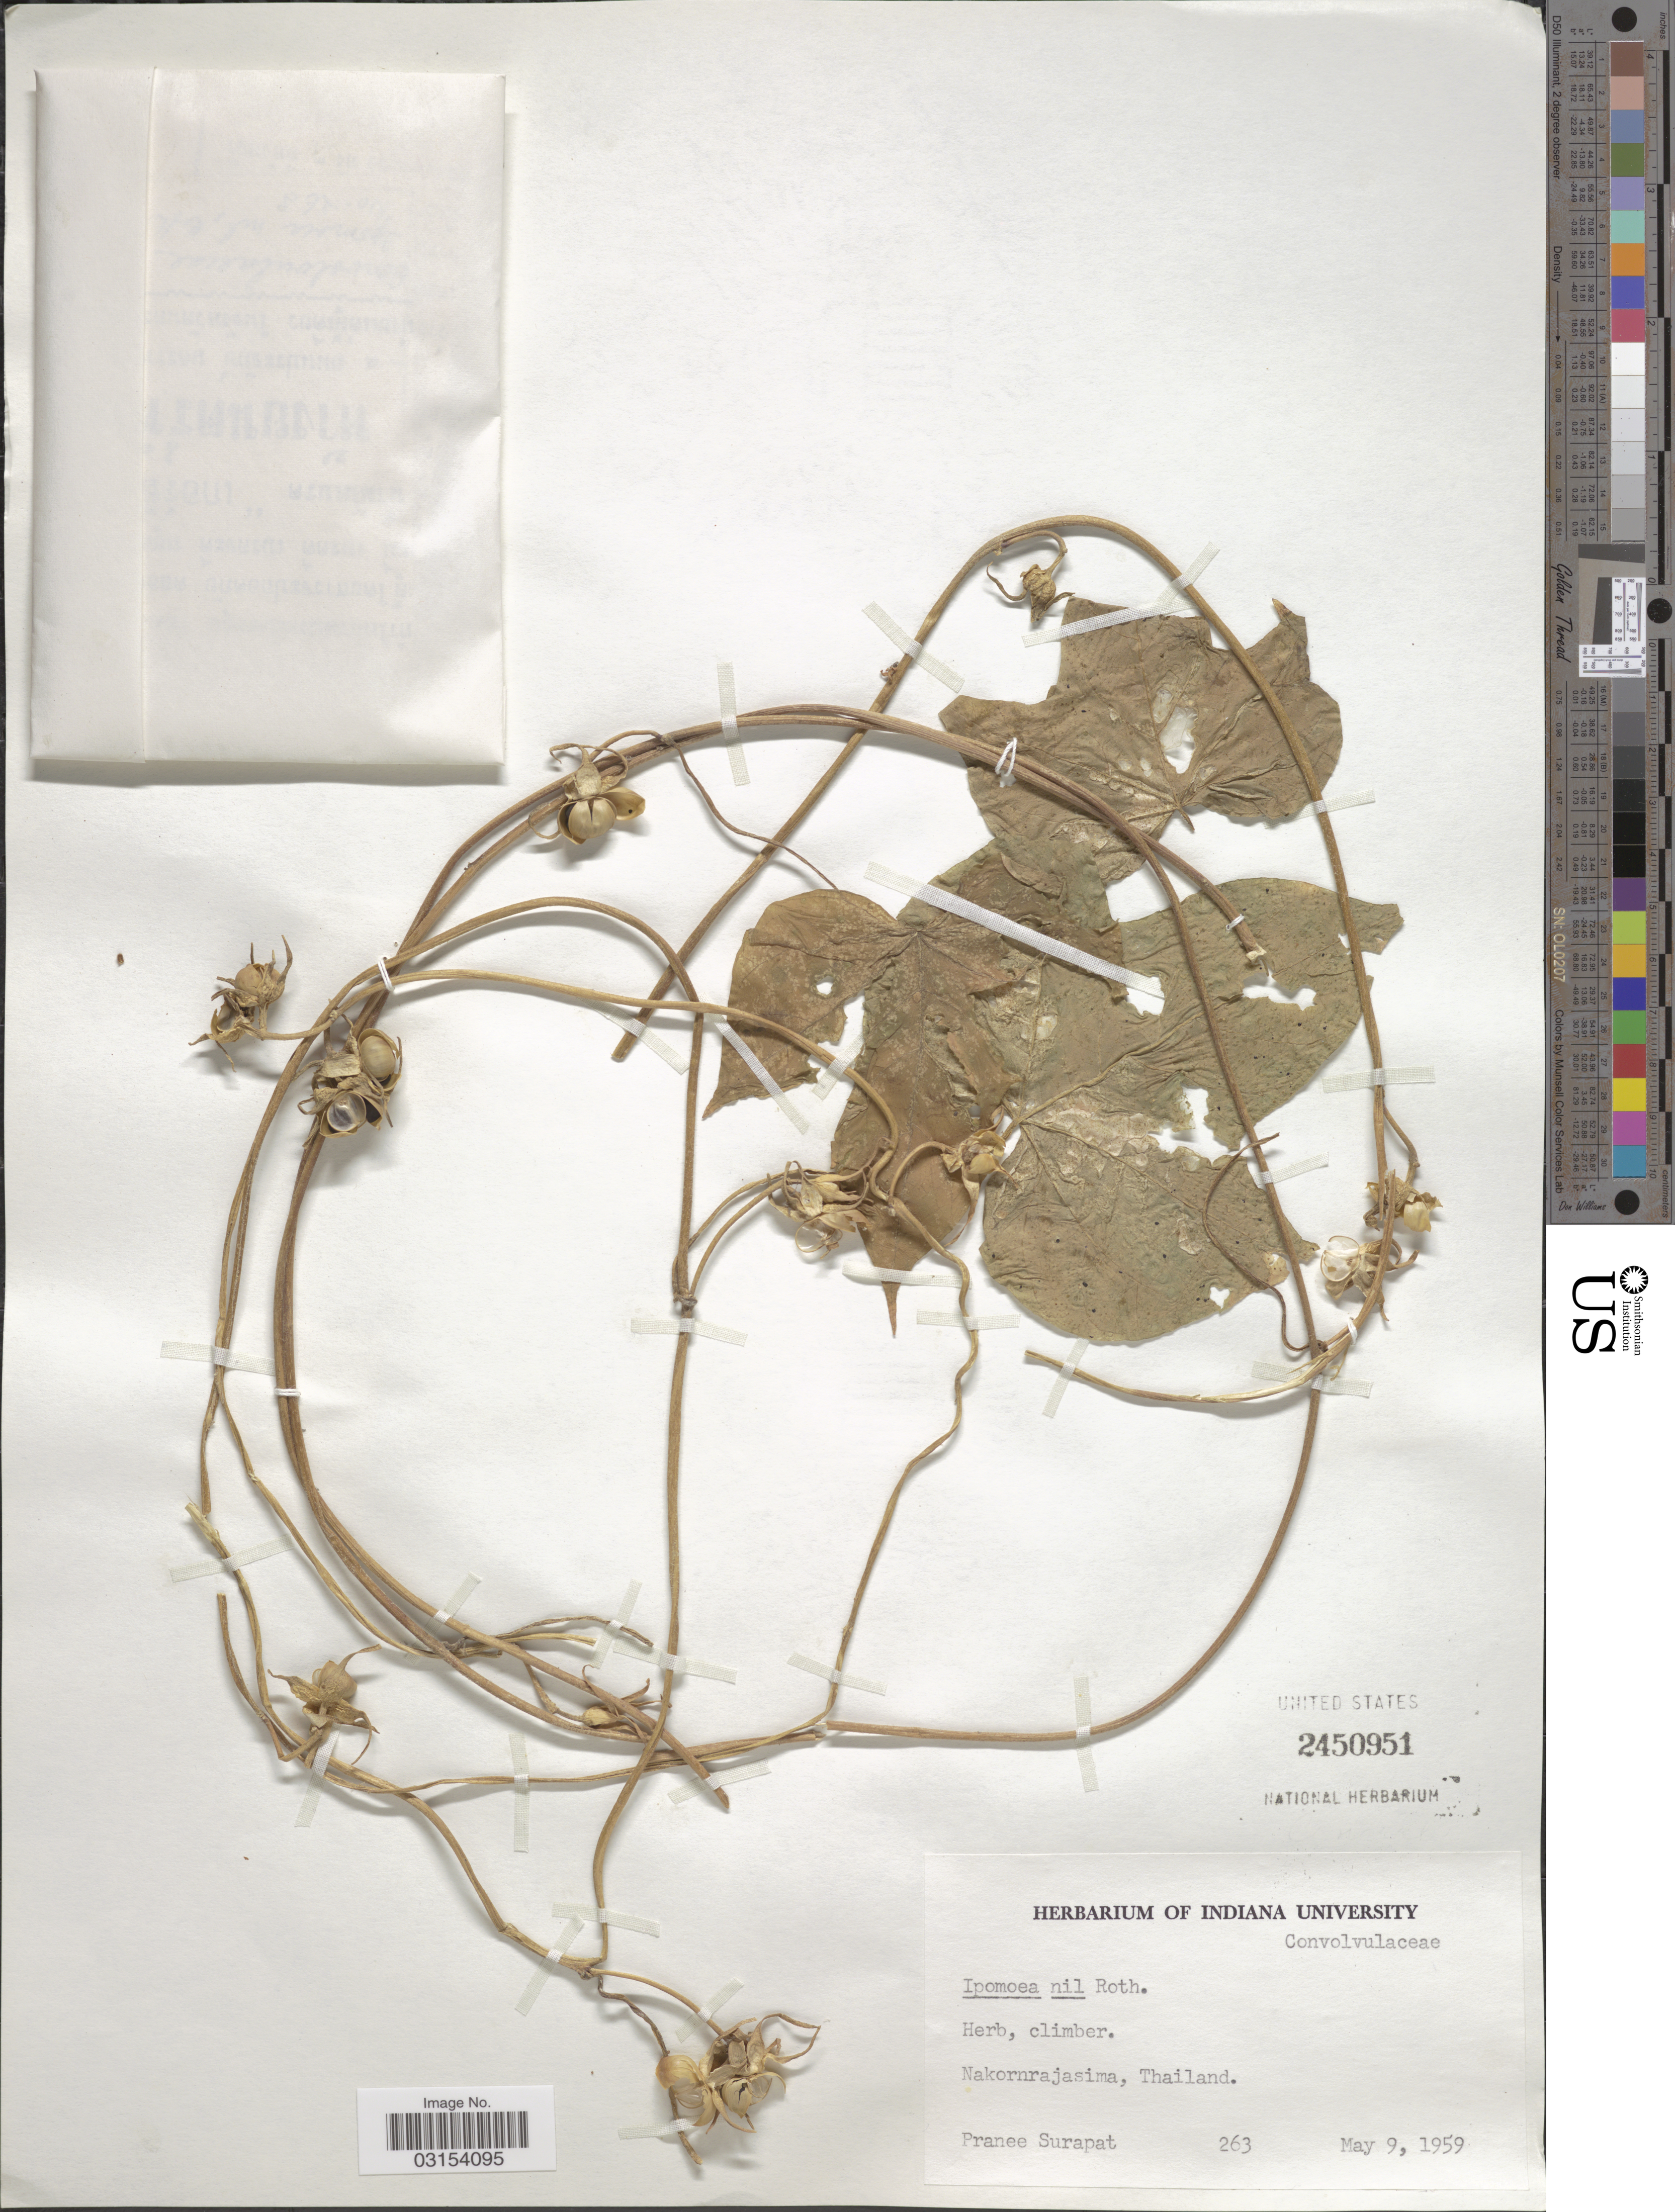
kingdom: Plantae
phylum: Tracheophyta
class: Magnoliopsida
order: Solanales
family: Convolvulaceae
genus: Ipomoea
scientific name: Ipomoea nil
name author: (L.) Roth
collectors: P. Surapat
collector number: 263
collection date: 1959-05-09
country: Thailand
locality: Nakornrajasima.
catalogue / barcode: US 2450951